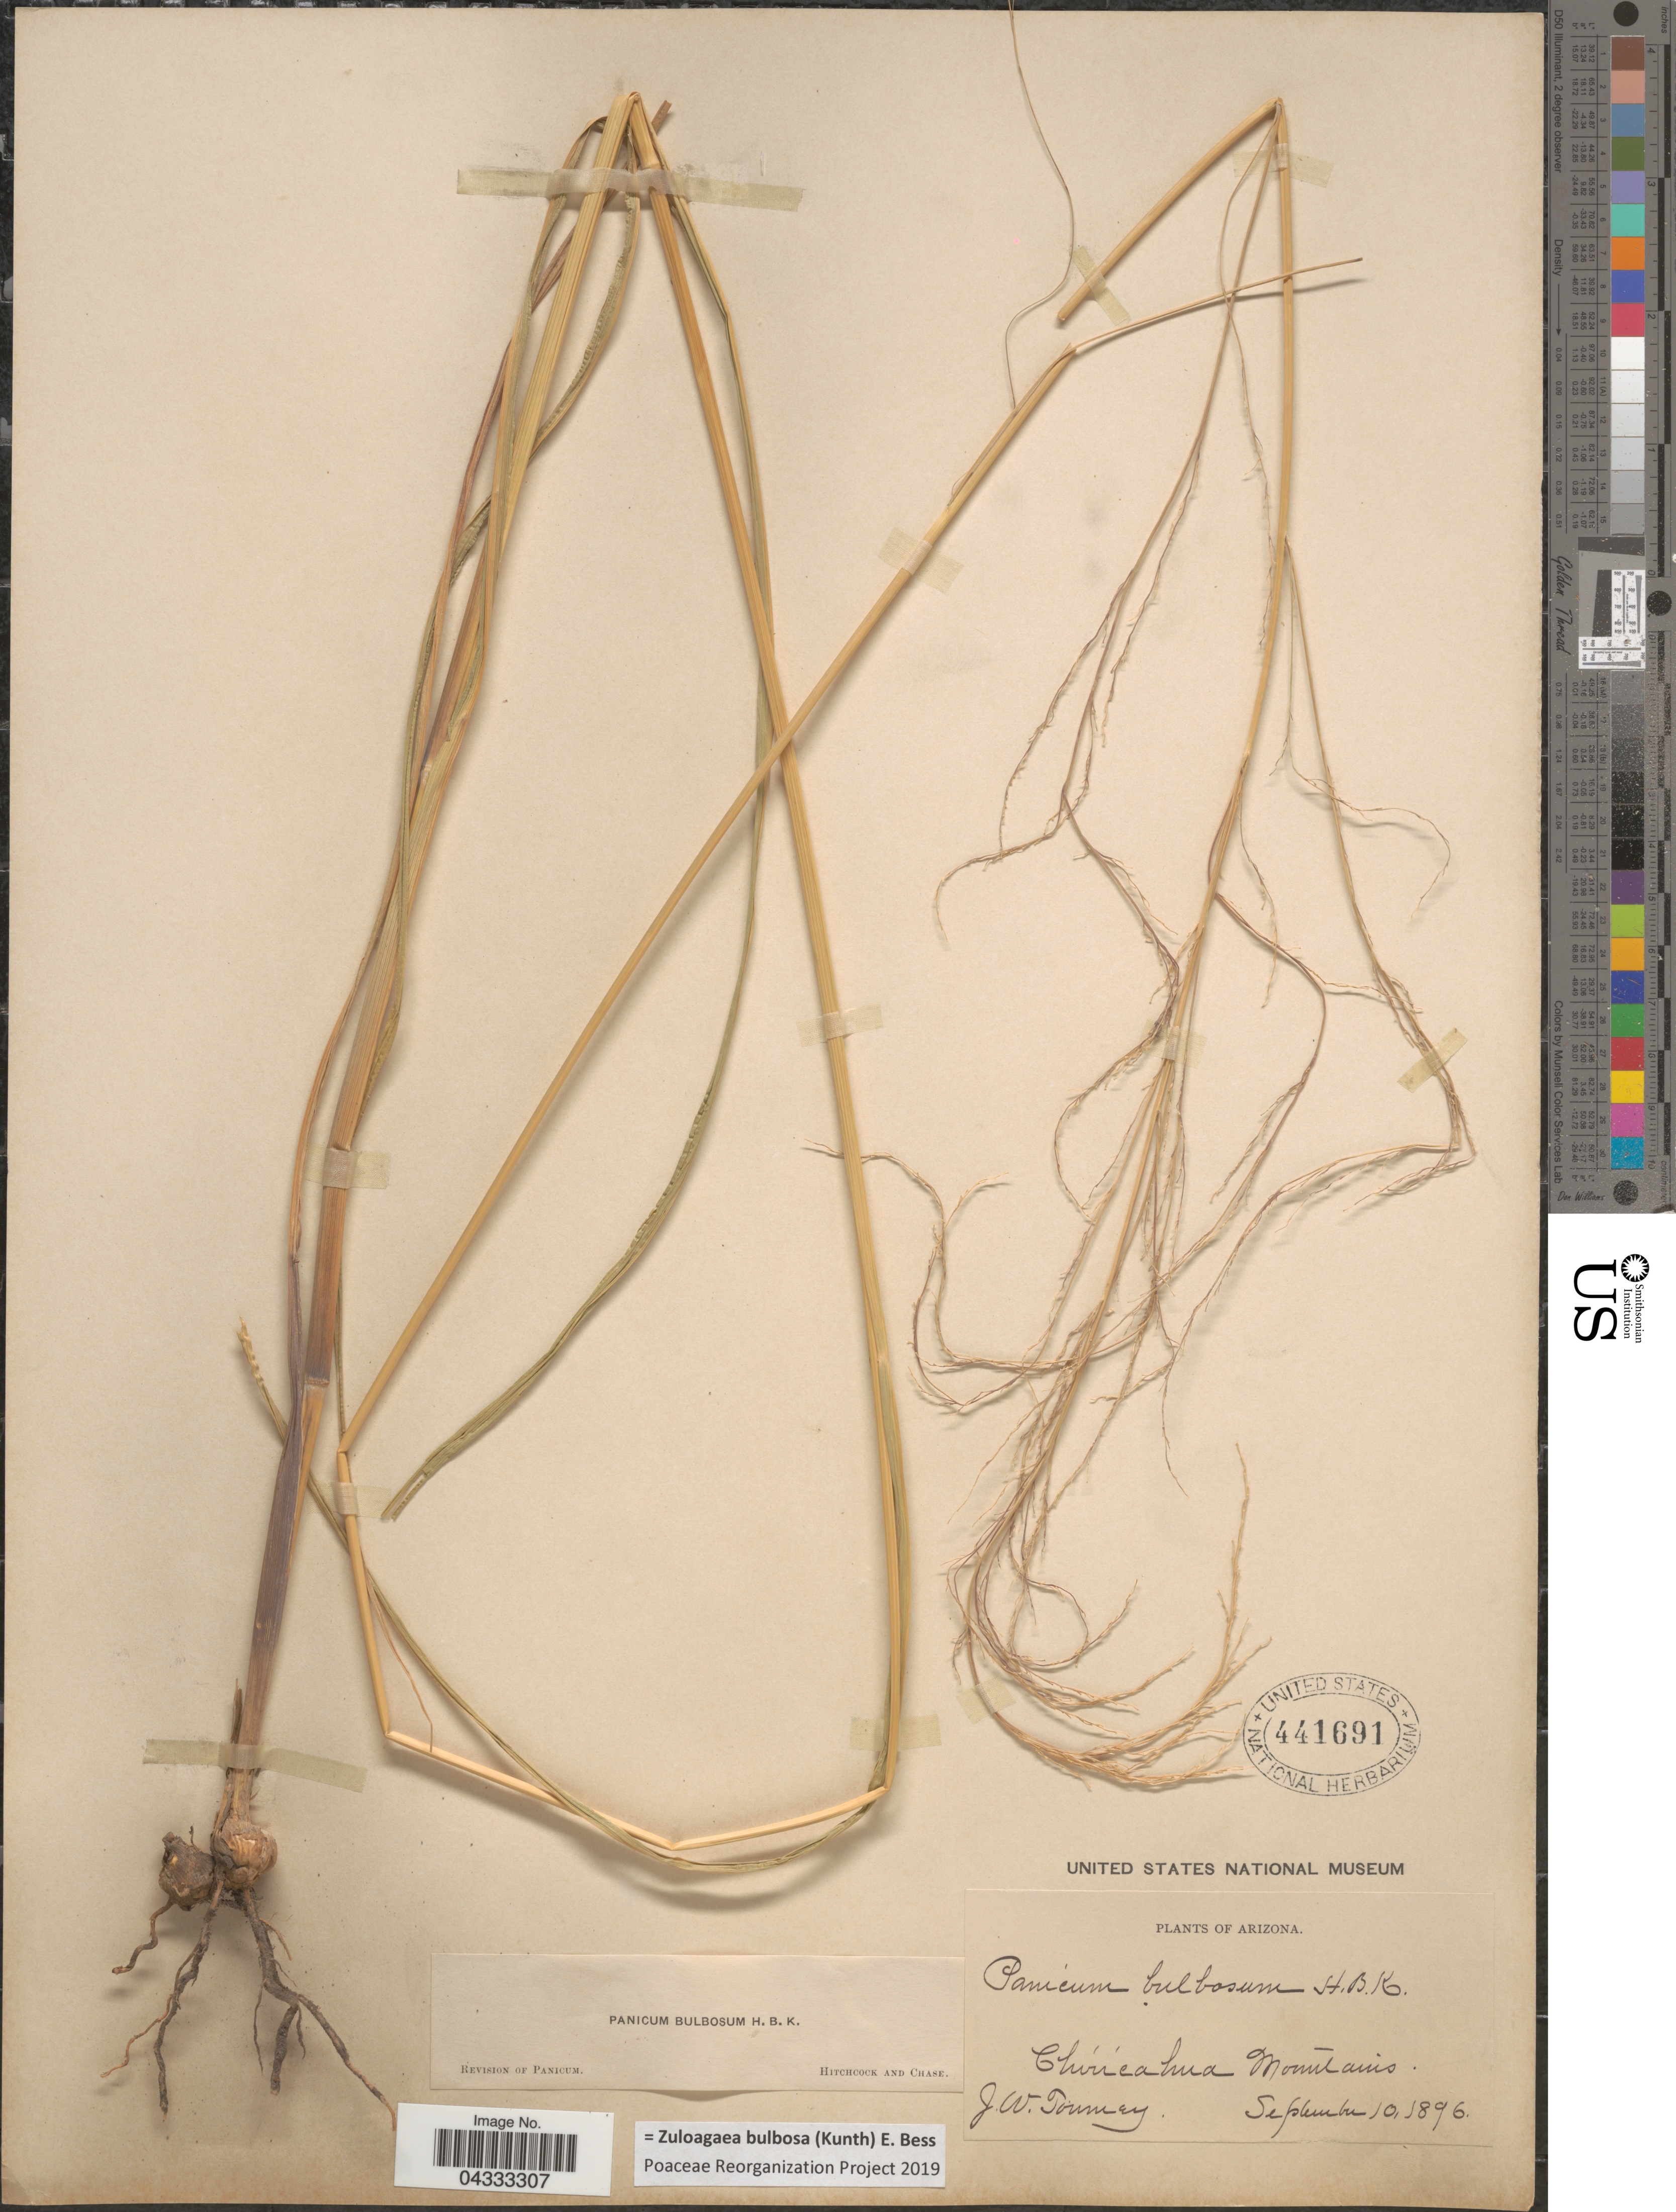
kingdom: Plantae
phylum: Tracheophyta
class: Liliopsida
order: Poales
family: Poaceae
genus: Zuloagaea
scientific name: Zuloagaea bulbosa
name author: (Kunth) E. Bess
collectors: J. W. Toumey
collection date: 1896-09-10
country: United States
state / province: Arizona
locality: Chiricahua Mountains.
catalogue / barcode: US 441691